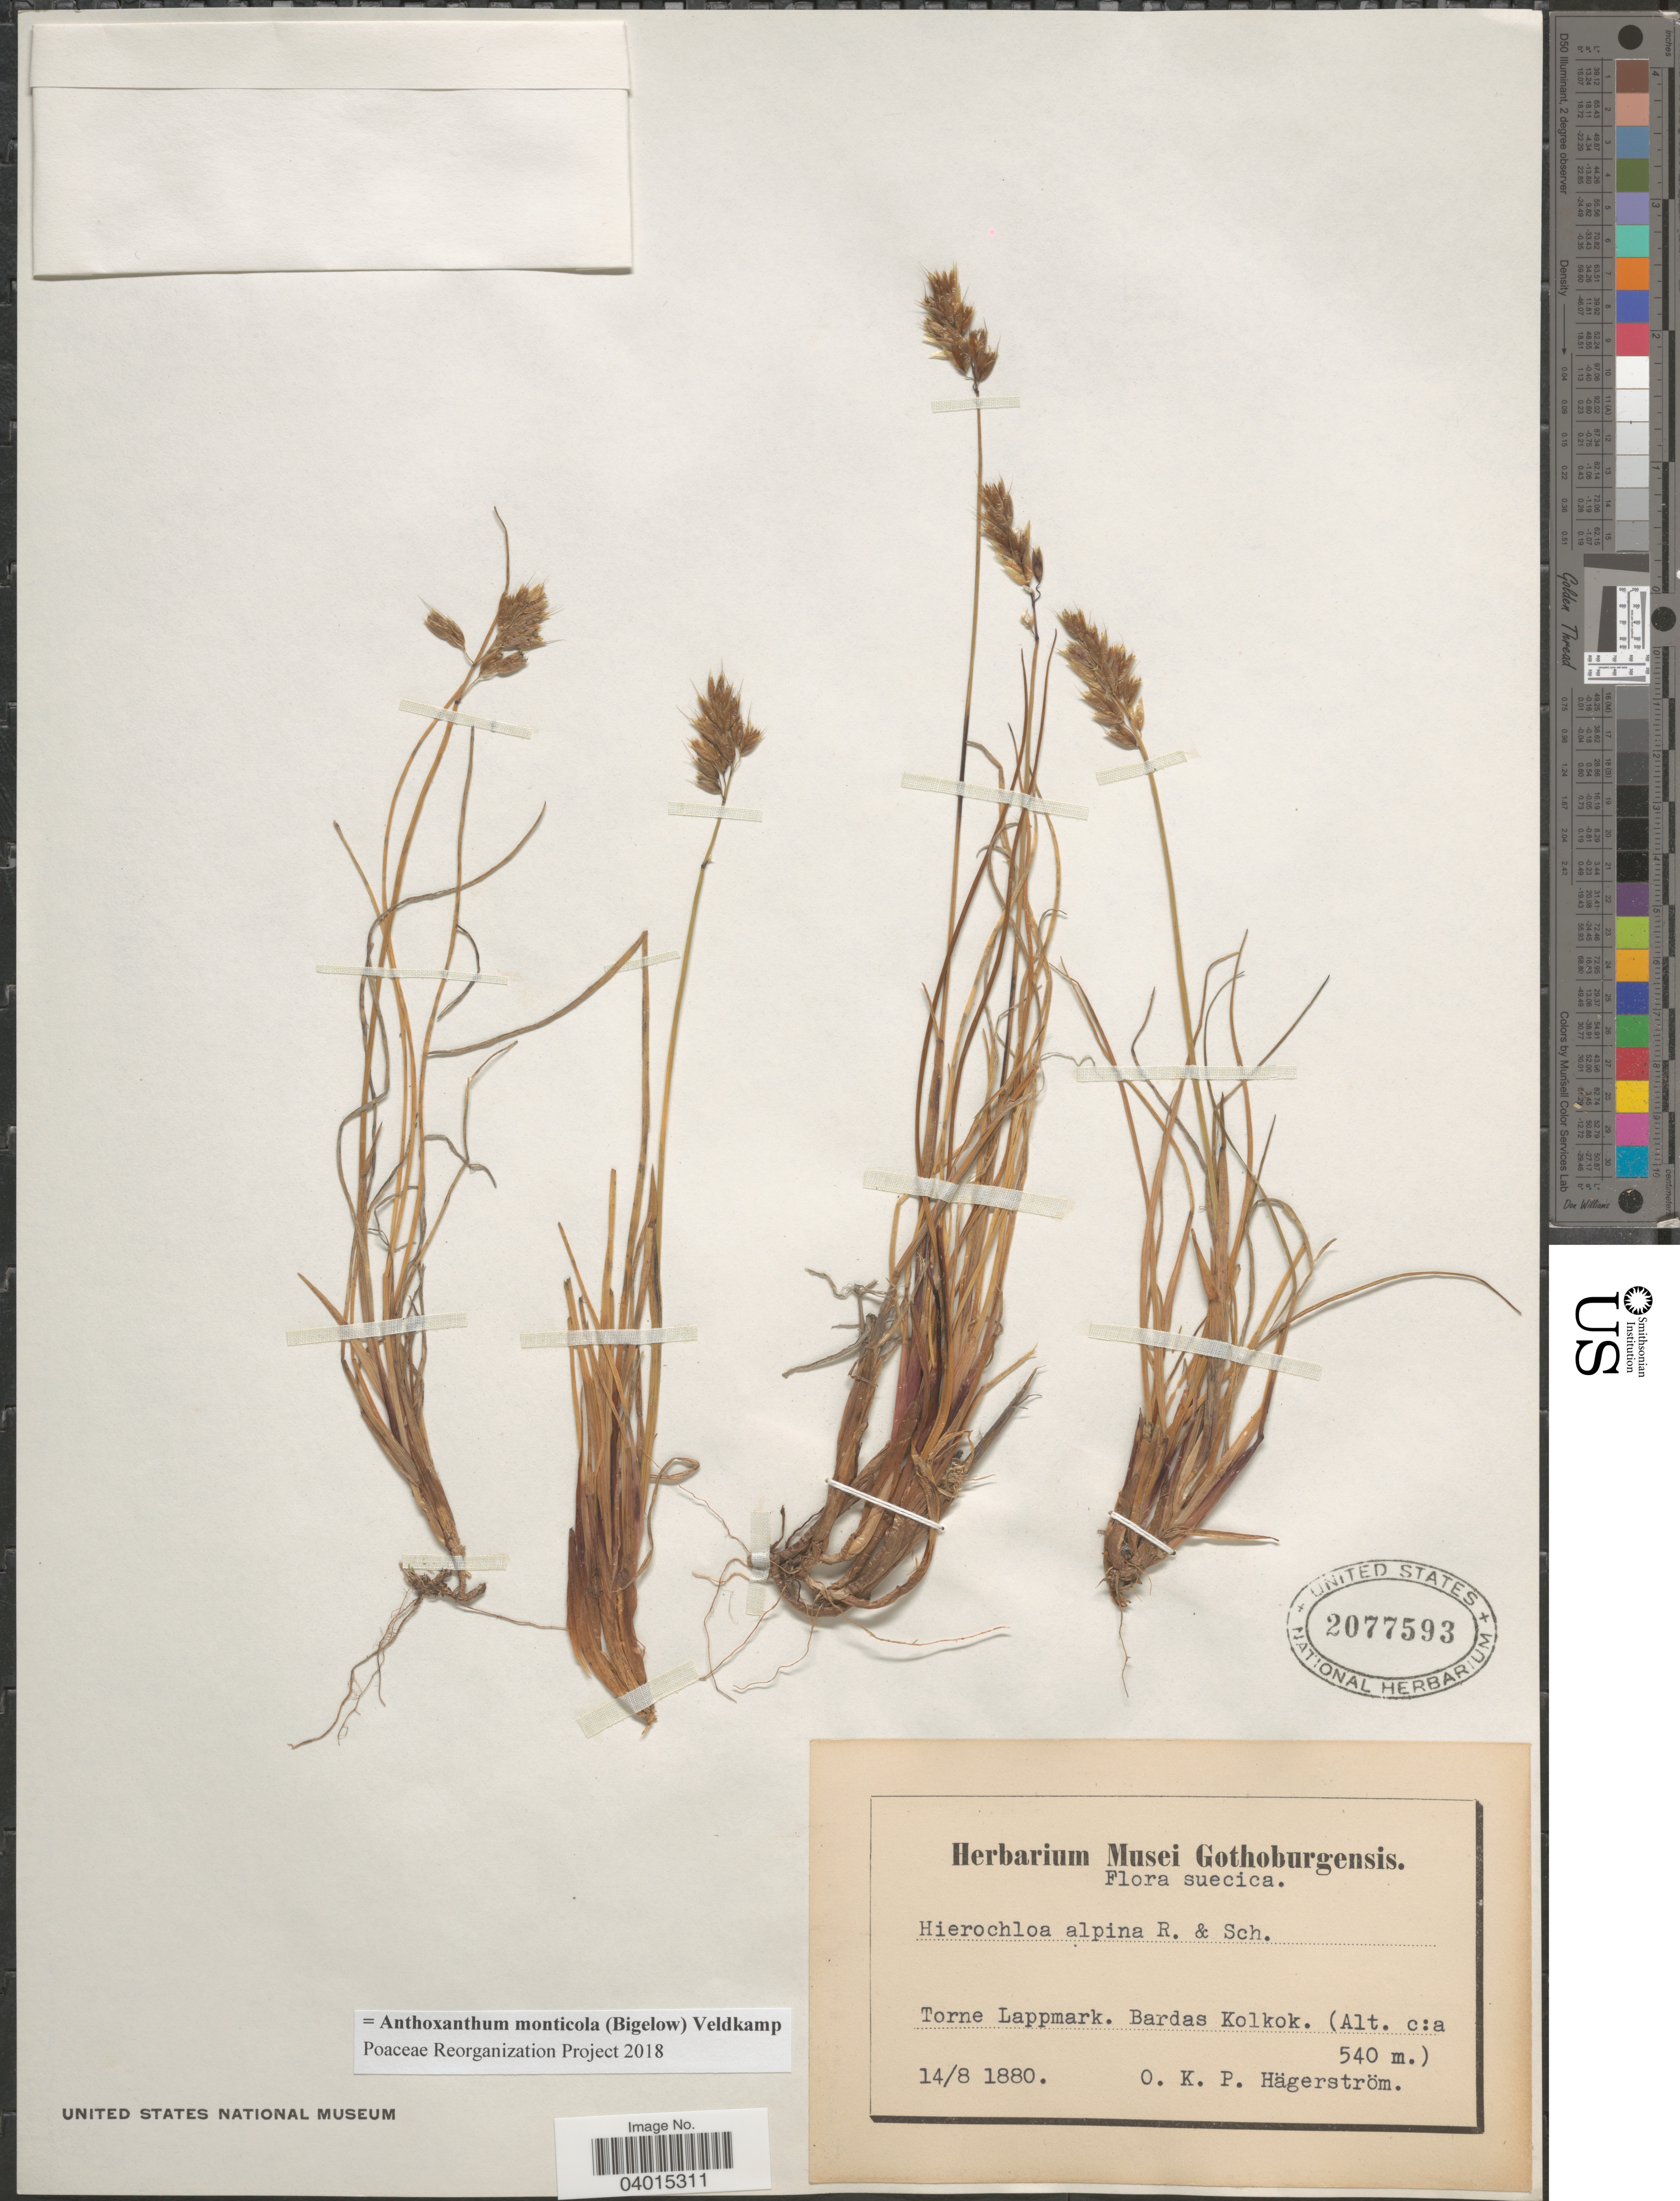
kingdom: Plantae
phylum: Tracheophyta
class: Liliopsida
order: Poales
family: Poaceae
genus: Anthoxanthum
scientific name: Anthoxanthum monticola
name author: (Bigelow) Veldkamp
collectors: O. K. P. Hägerström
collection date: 1880-08-14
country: Sweden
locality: Suecica. Torne Lappmark. Bardas Kolkok.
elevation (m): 540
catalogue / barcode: US 2077593